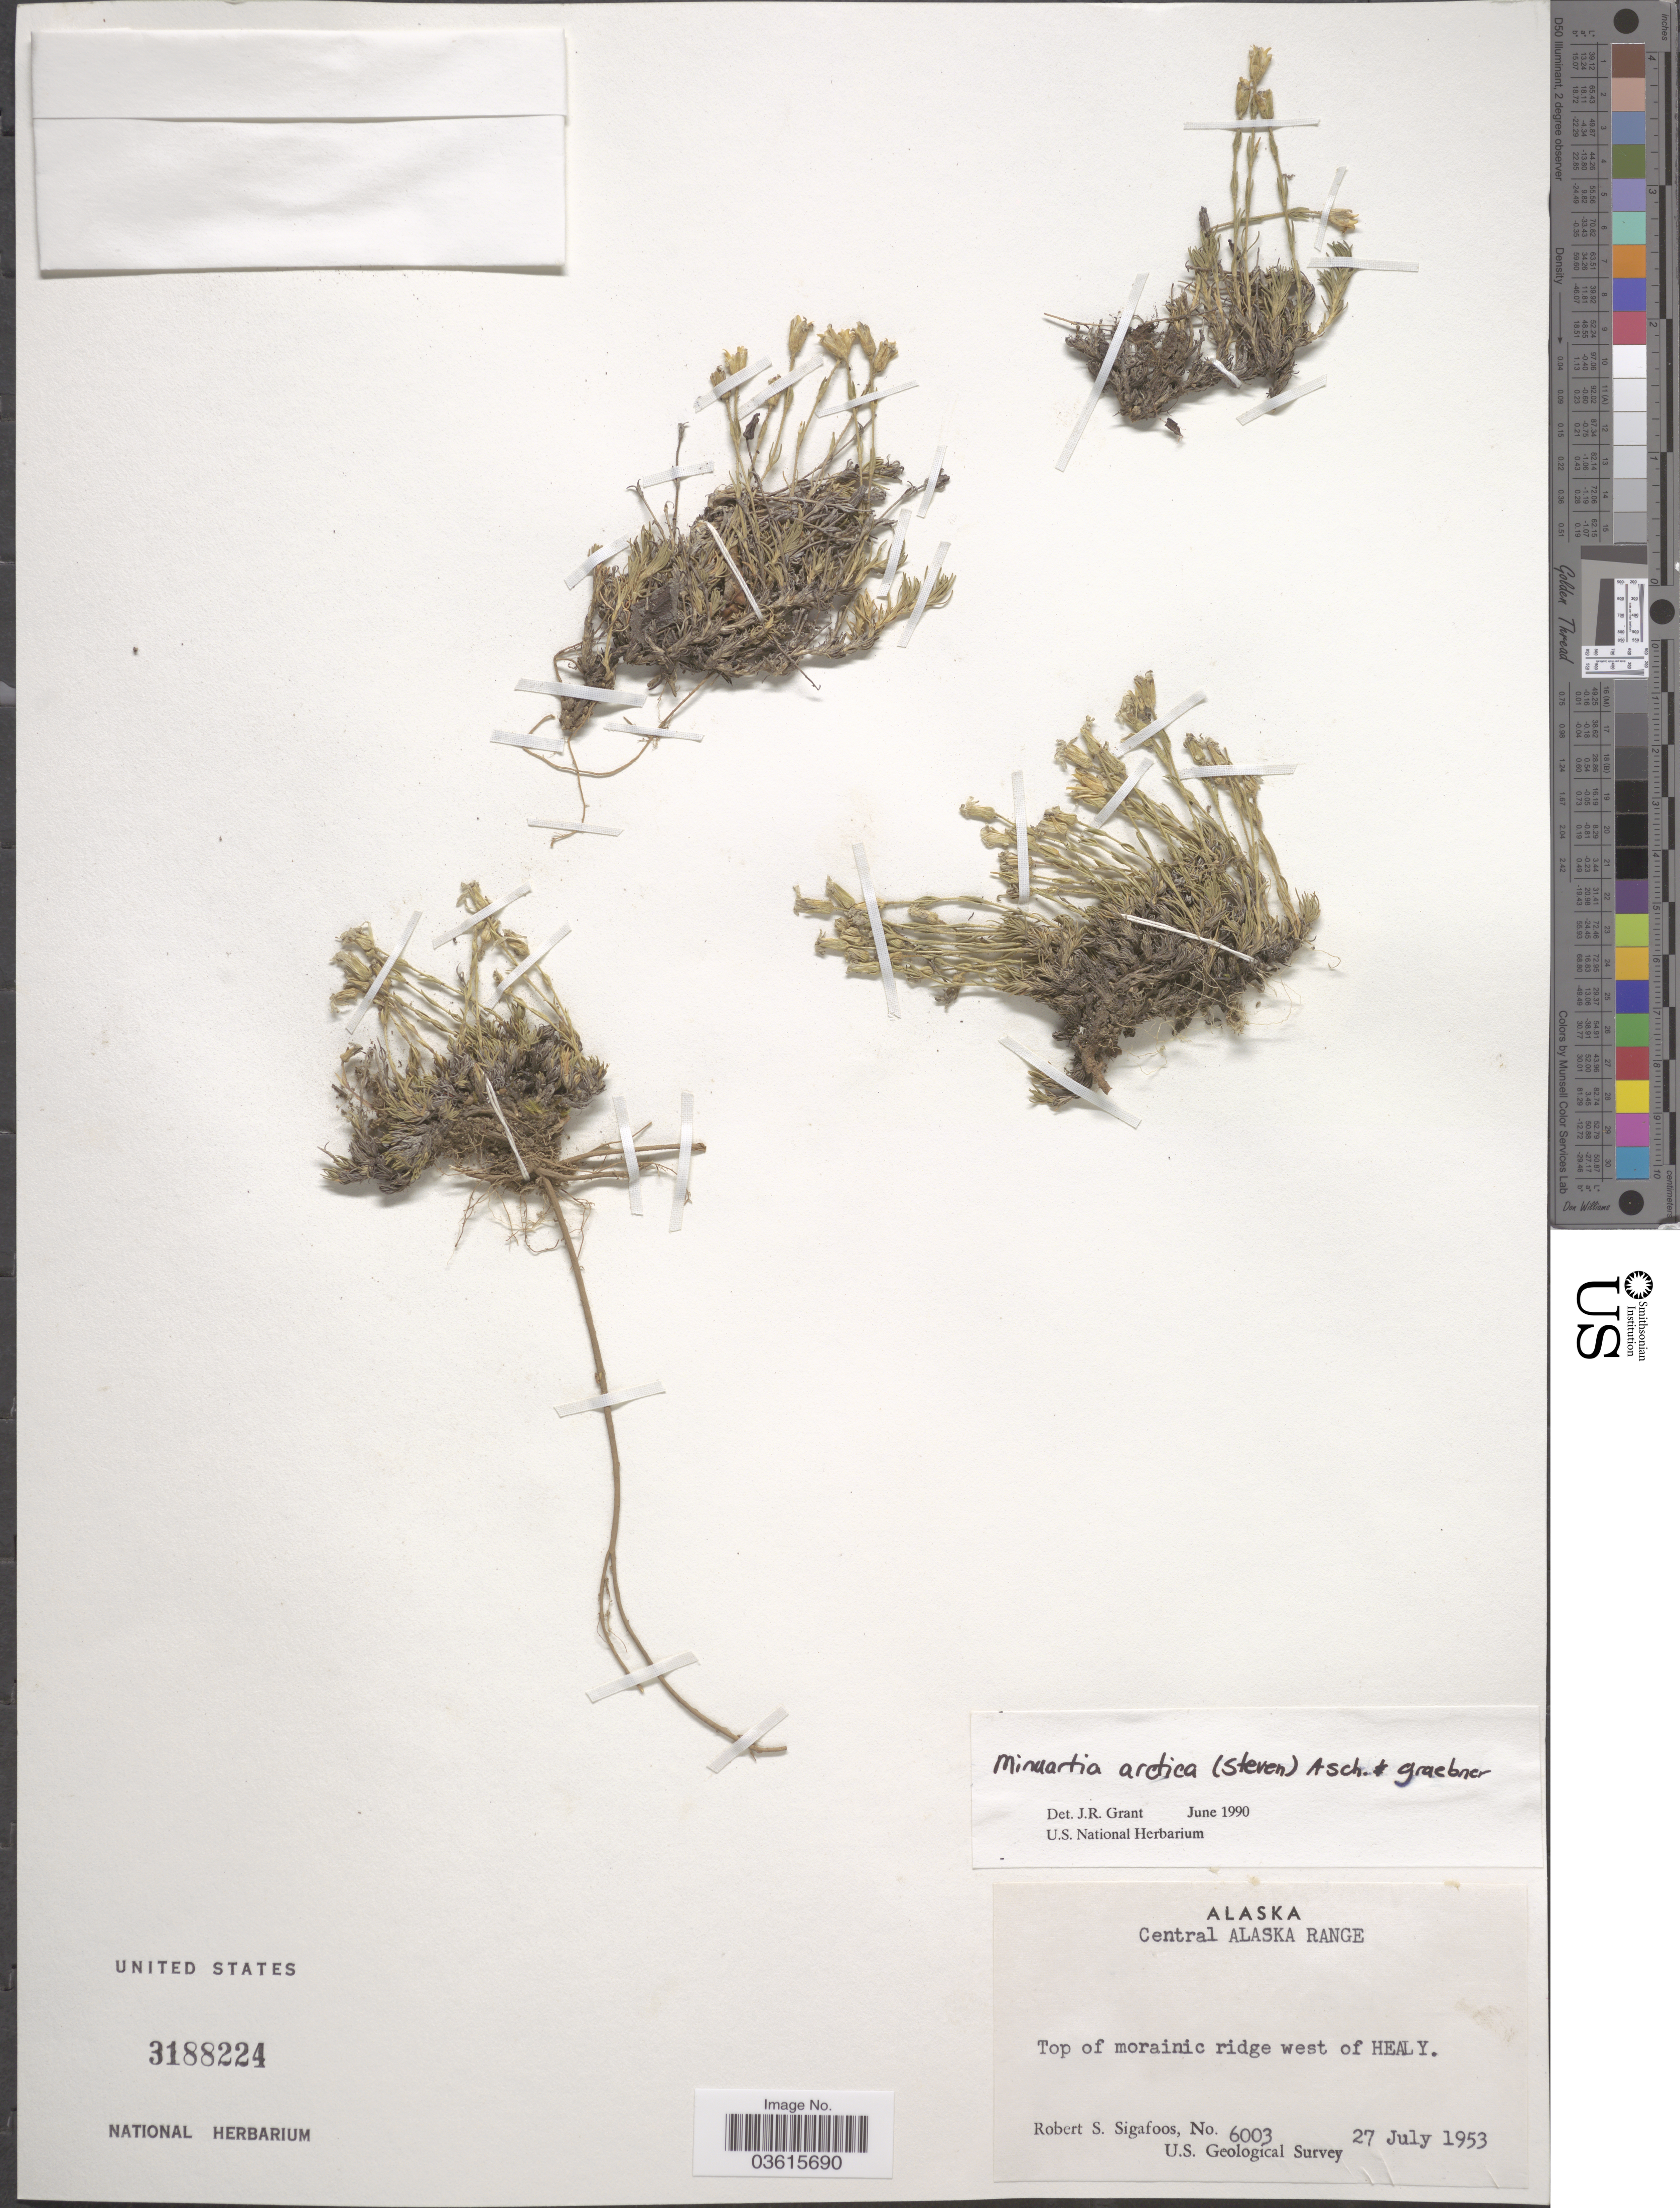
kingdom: Plantae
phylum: Tracheophyta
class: Magnoliopsida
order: Caryophyllales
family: Caryophyllaceae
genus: Cherleria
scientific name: Cherleria arctica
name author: (Steven ex Ser.) A.J. Moore & Dillenb.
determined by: Strong, Mark T., (BOT), Smithsonian Institution - National Museum of Natural History (UNITED STATES)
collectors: R. Sigafoos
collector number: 6003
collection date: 1953-07-27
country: United States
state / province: Alaska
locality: Central Alaska Range. Top of morainic ridge west of Healy.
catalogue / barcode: US 3188224